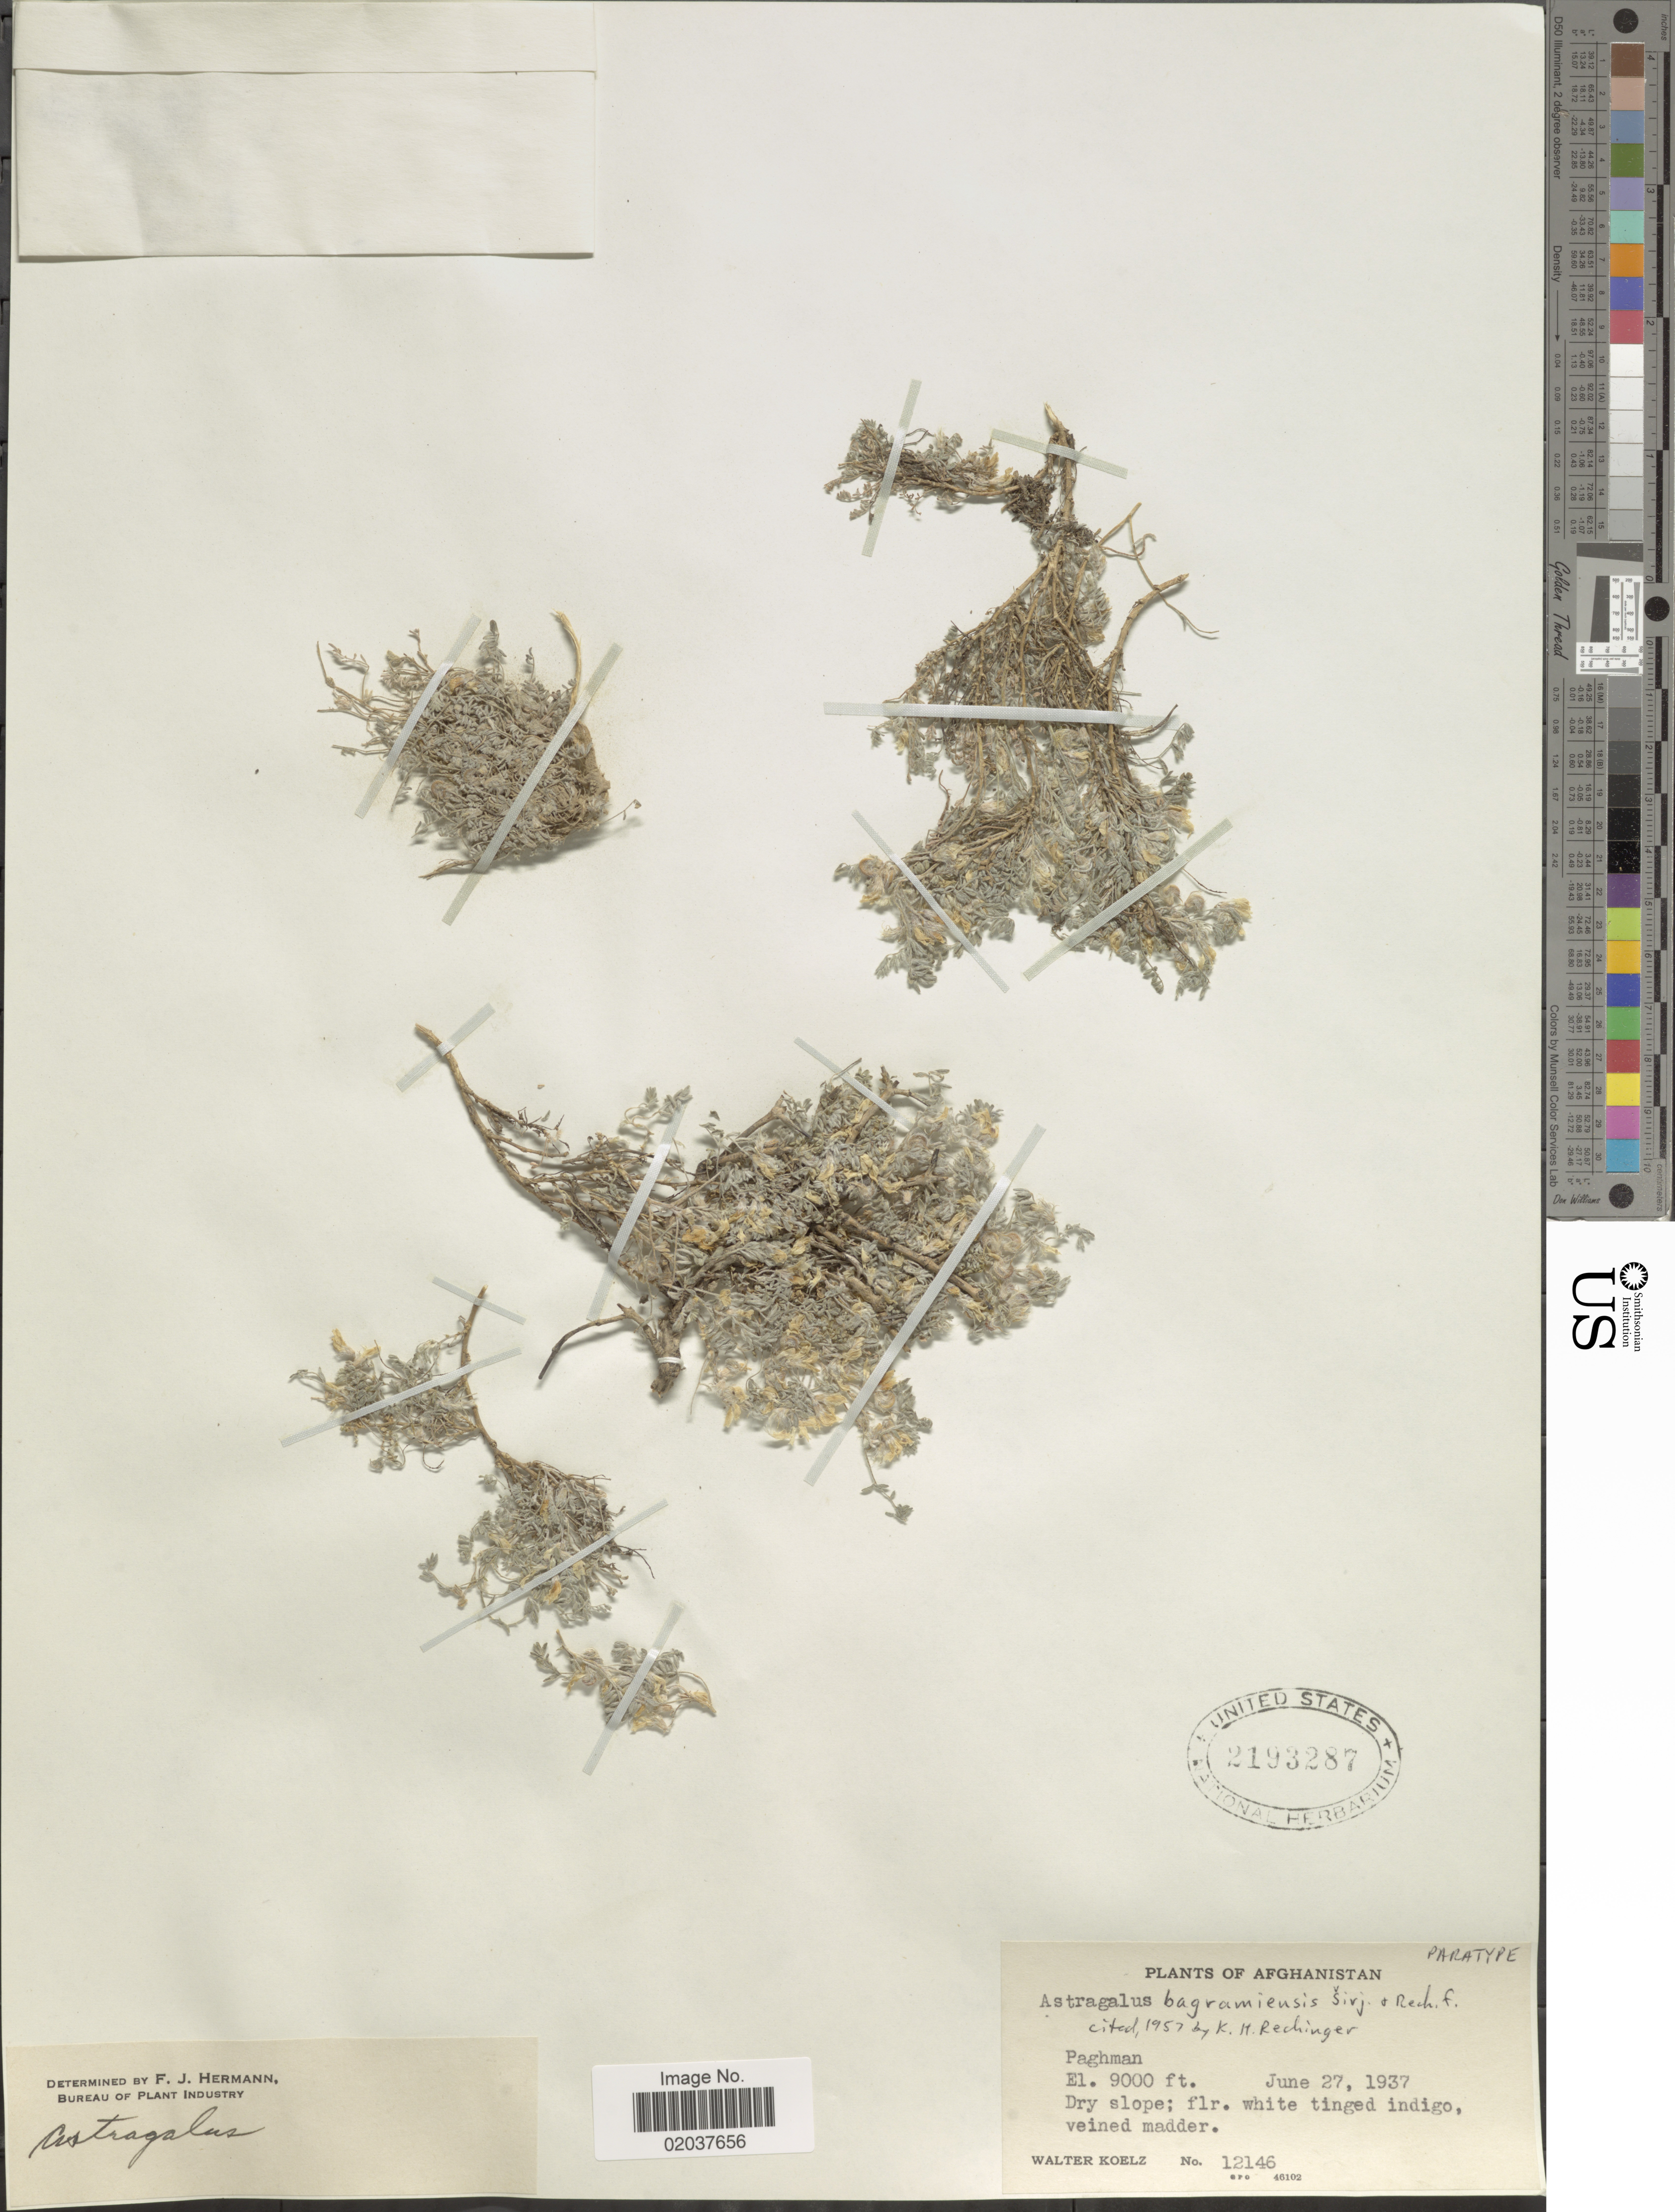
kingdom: Plantae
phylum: Tracheophyta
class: Magnoliopsida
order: Fabales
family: Fabaceae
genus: Astragalus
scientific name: Astragalus bagramiensis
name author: Širj. & Rech. f.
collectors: W. N. Koelz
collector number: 121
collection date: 1937-07-27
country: Afghanistan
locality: Paghman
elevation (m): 2743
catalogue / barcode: US 2193287